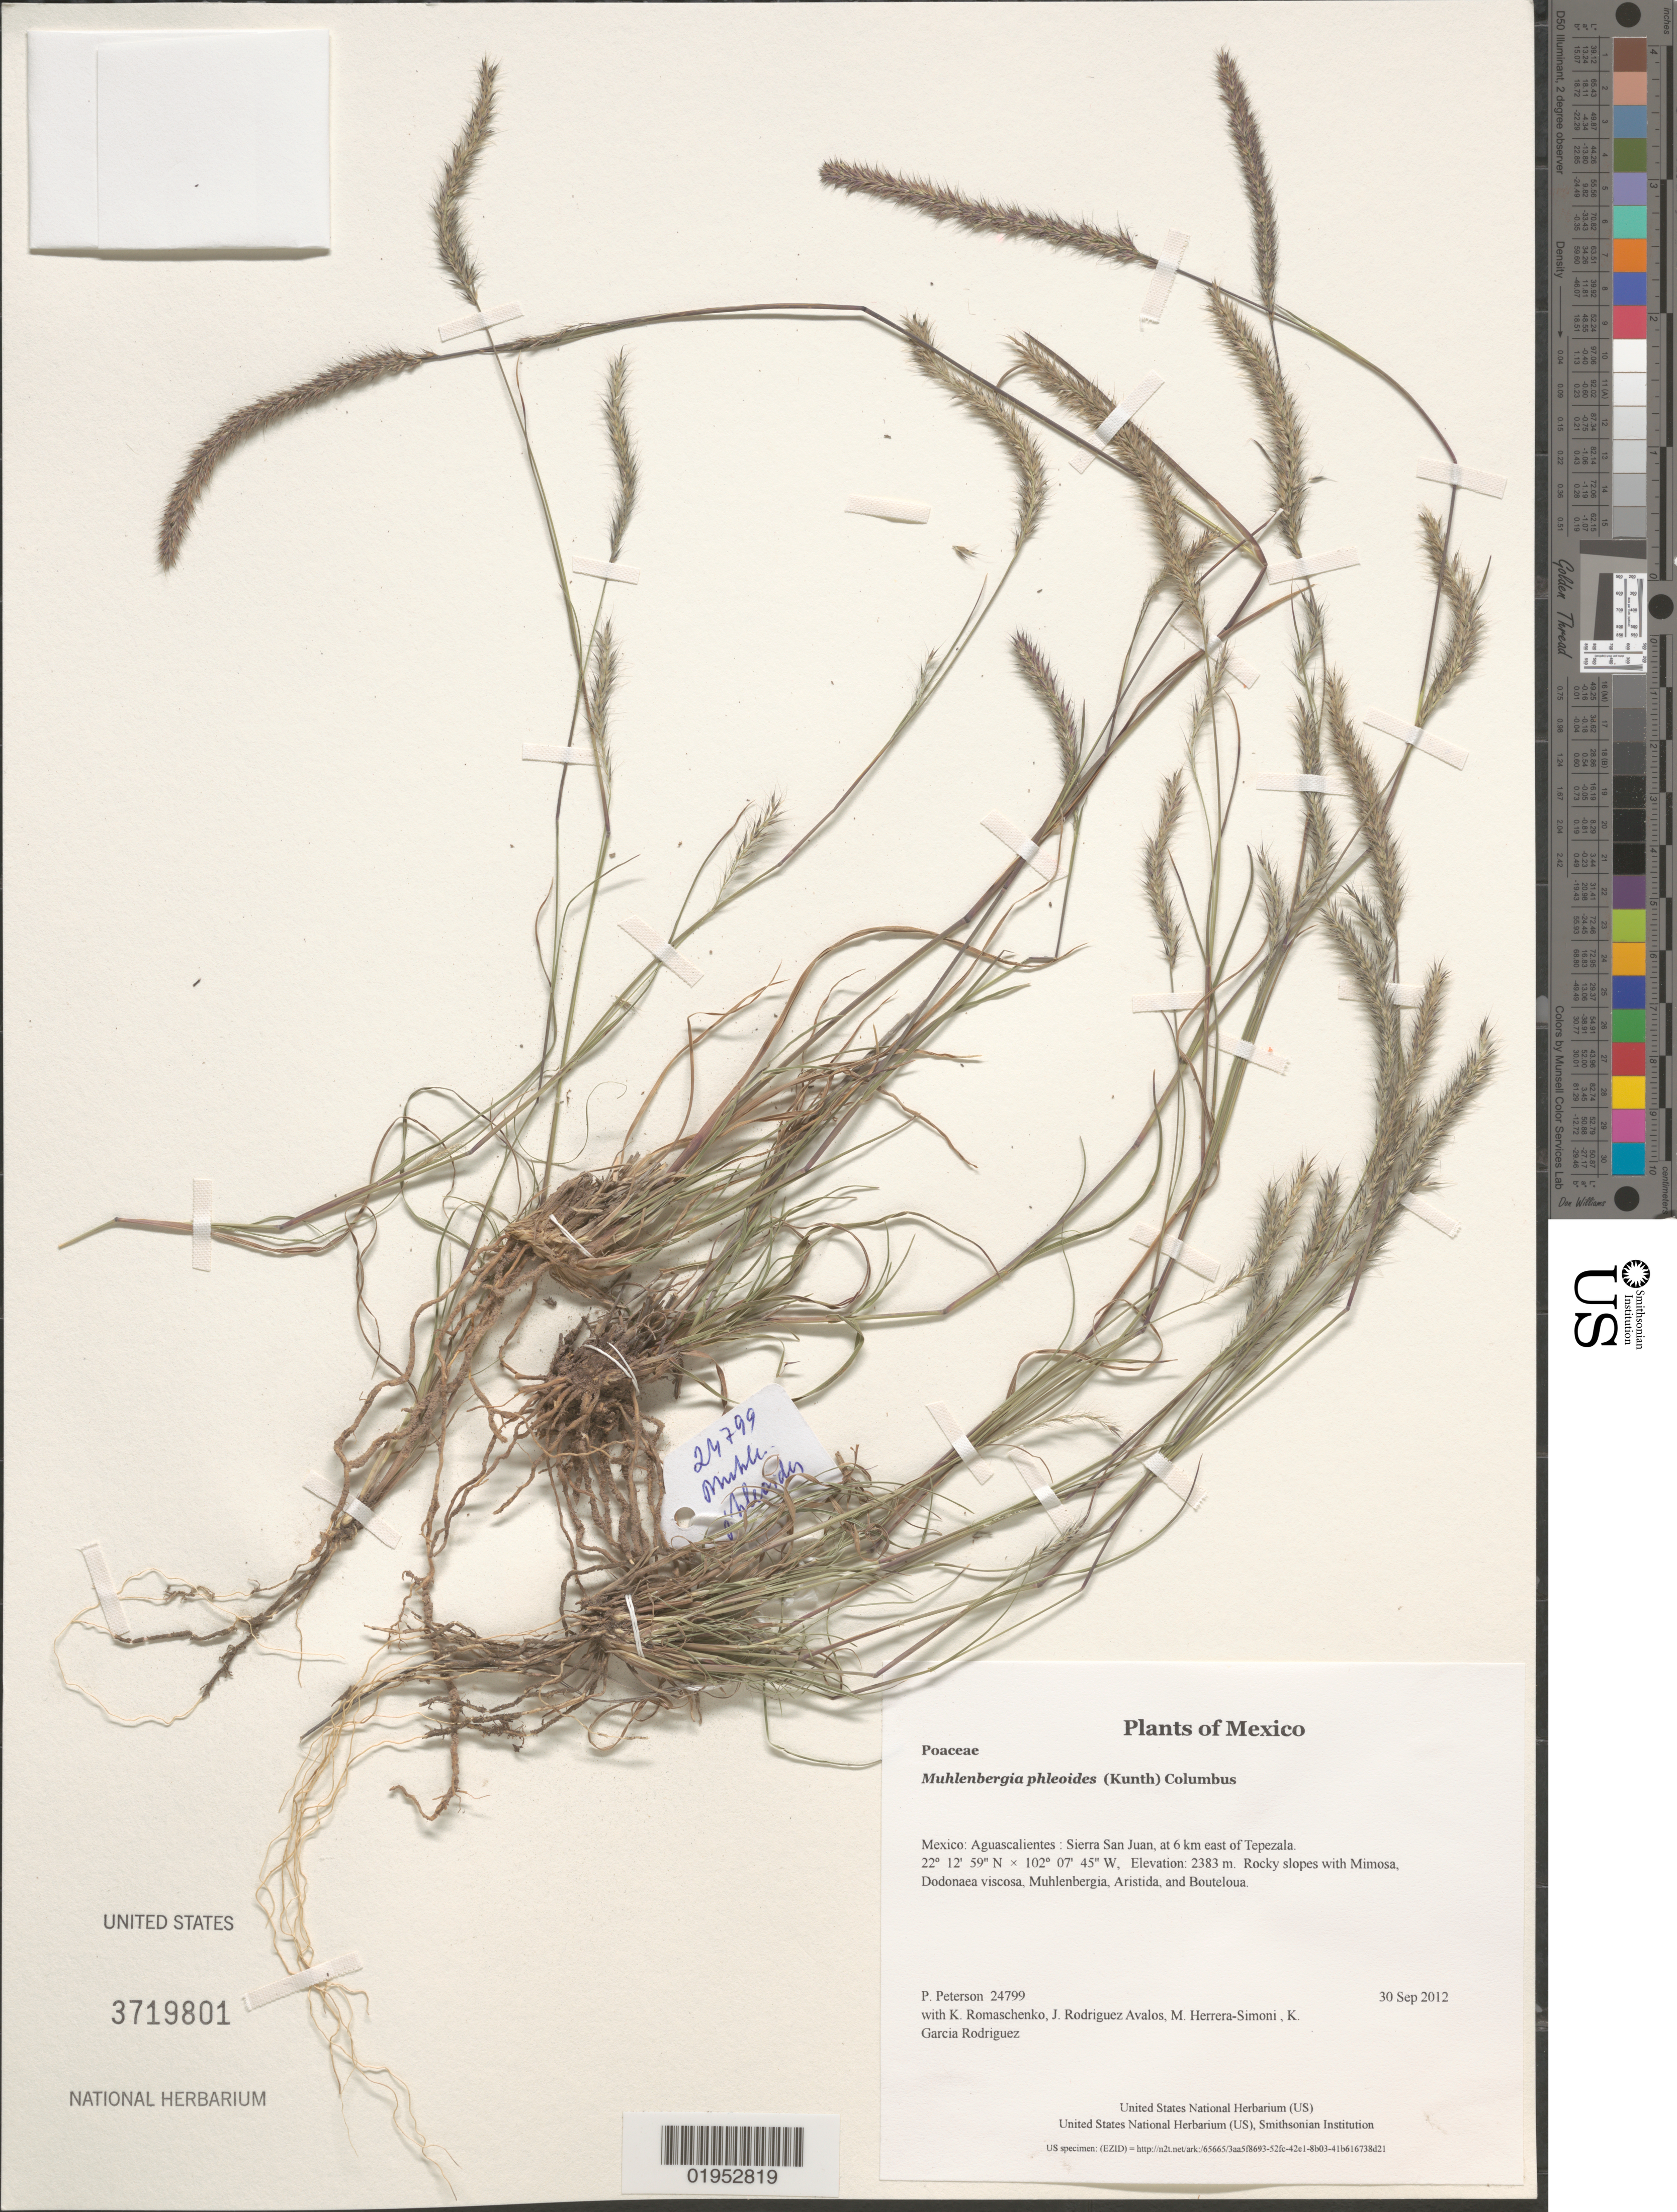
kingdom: Plantae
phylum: Tracheophyta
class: Liliopsida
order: Poales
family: Poaceae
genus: Muhlenbergia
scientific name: Muhlenbergia phleoides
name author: (Kunth) Columbus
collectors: P. M. Peterson, K. Romaschenko, J. Rodriguez Avalos, M. Herrera-Simoni & K. Garcia Rodriguez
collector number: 24799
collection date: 2012-09-30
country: Mexico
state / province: Aguascalientes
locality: Sierra San Juan, at 6 km east of Tepezala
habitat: Rocky slopes with Mimosa, Dodonaea viscosa, Muhlenbergia, Aristida, and Bouteloua.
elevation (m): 2383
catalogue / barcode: US 3719801